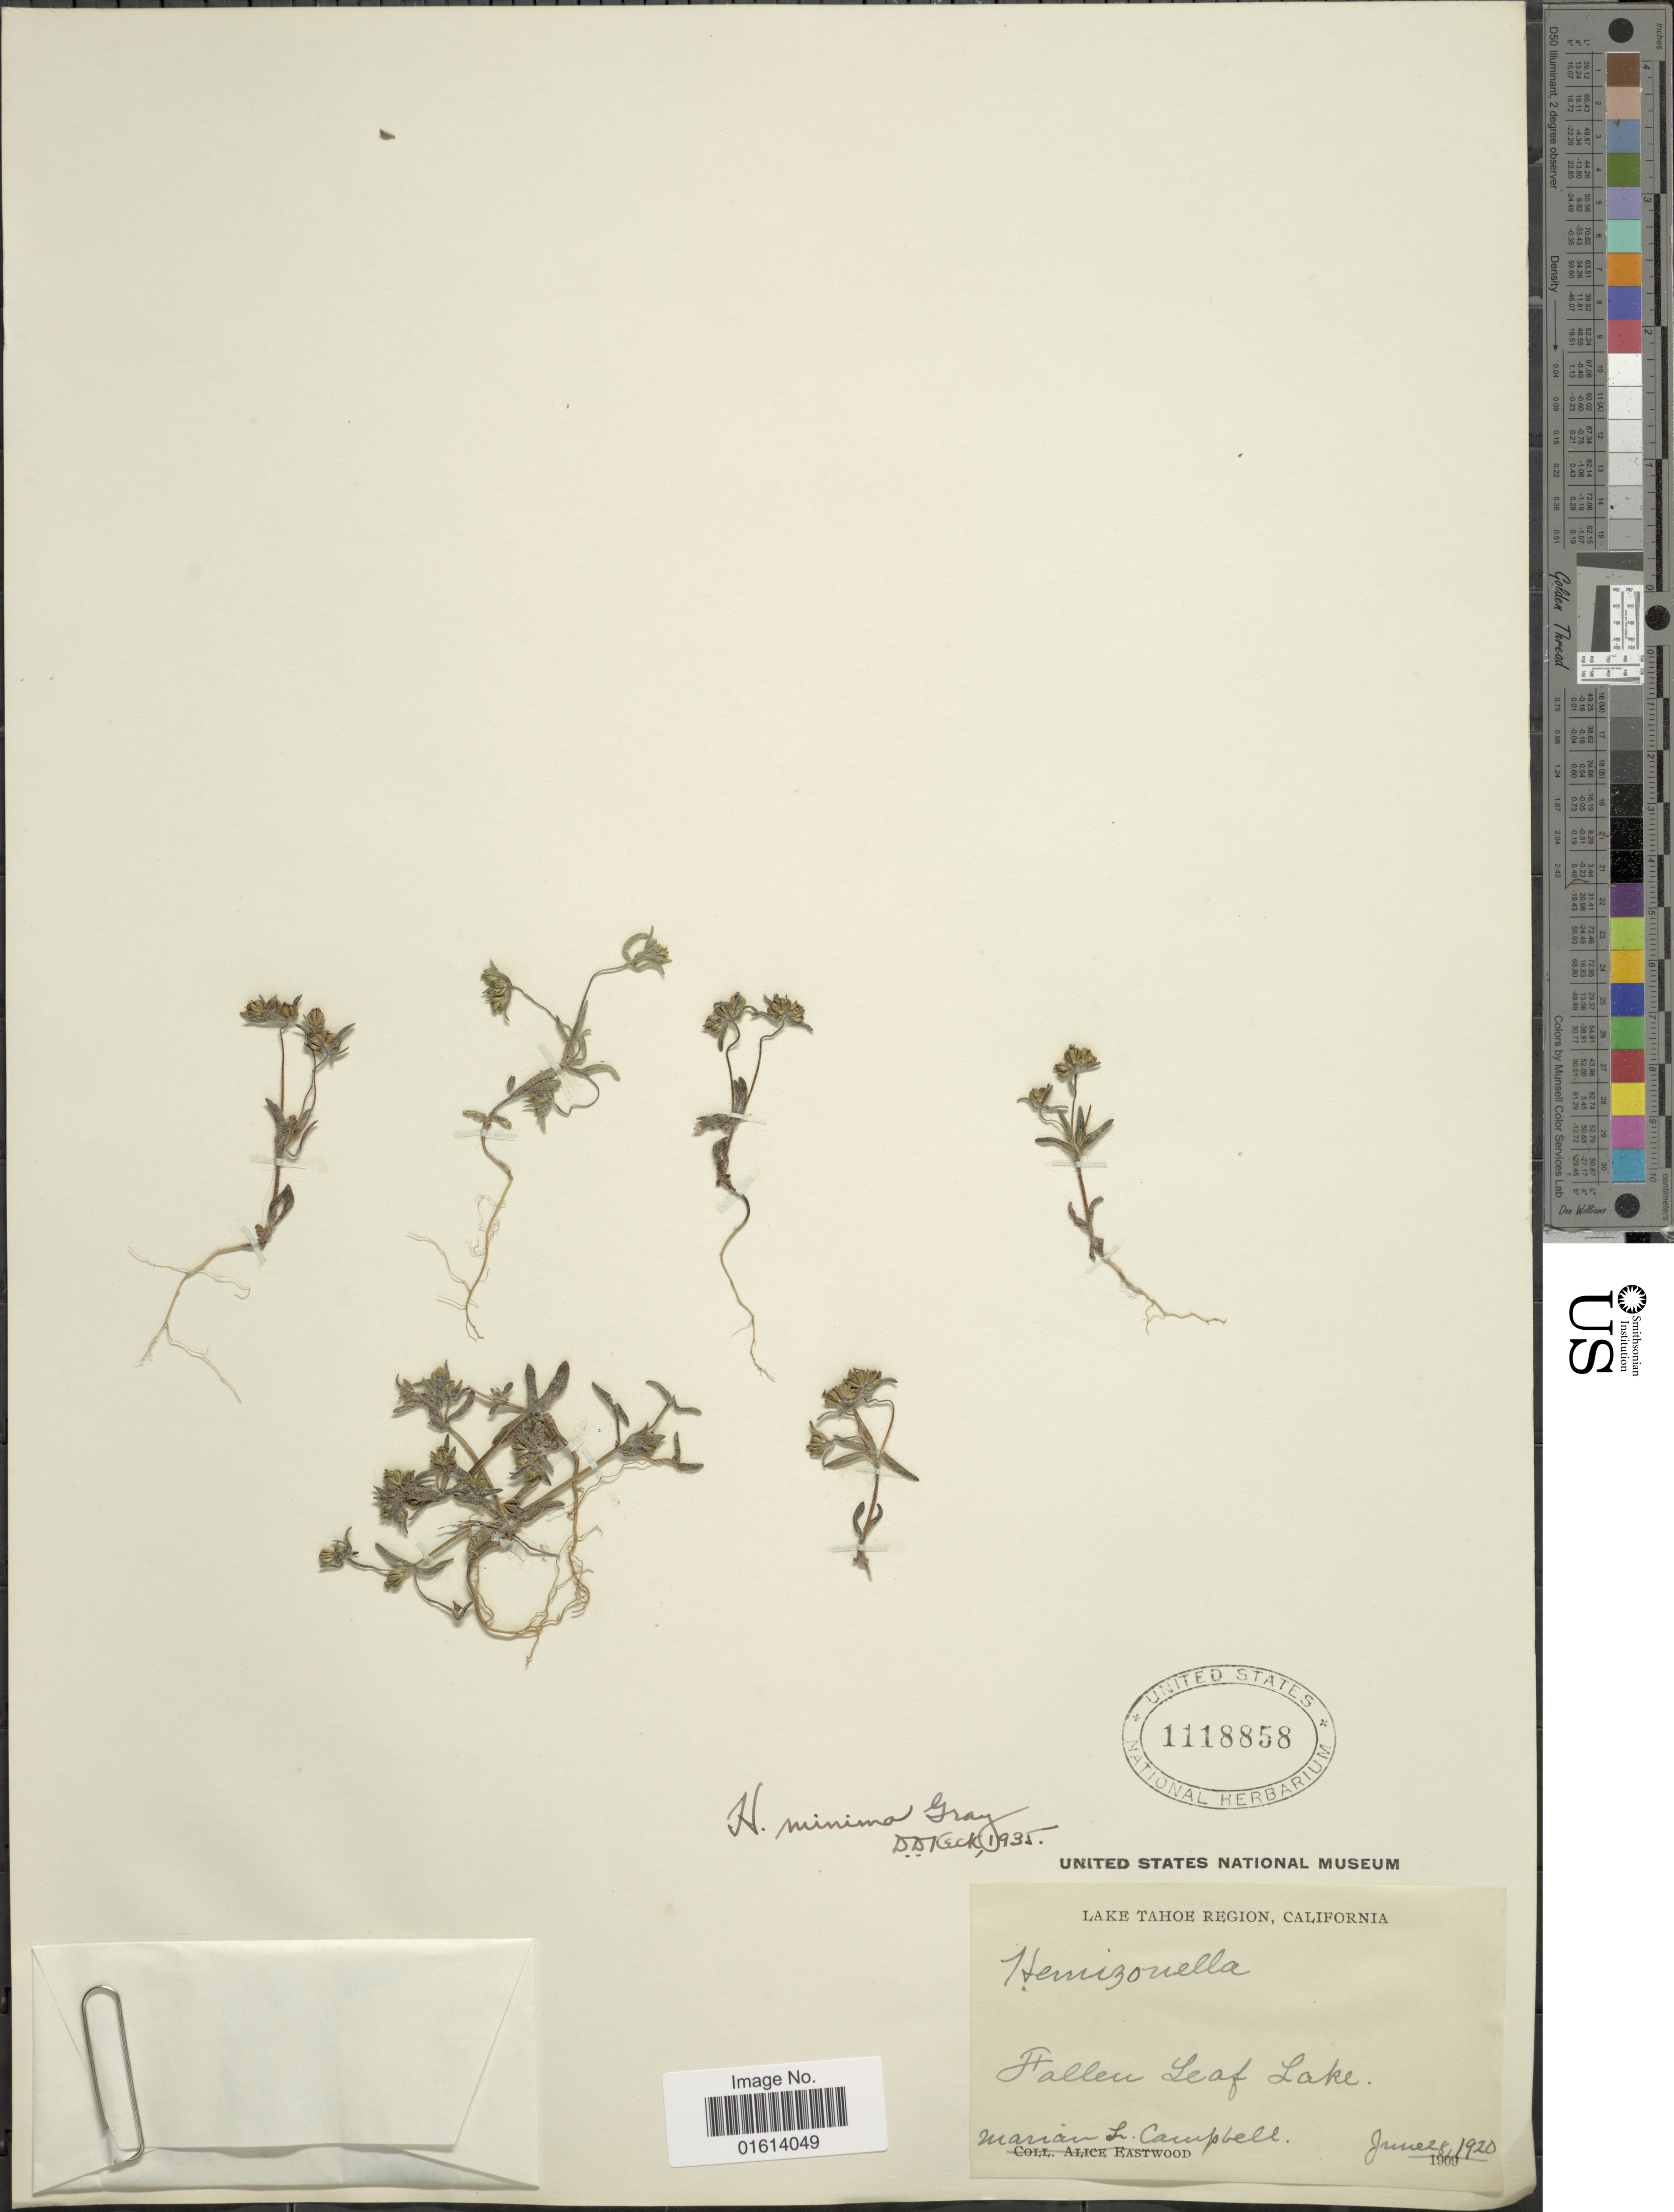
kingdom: Plantae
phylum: Tracheophyta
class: Magnoliopsida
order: Asterales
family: Asteraceae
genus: Hemizonella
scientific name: Hemizonella minima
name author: (A. Gray) A. Gray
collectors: M. L. Campbell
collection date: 1920-06-28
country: United States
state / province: California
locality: Lake Tahoe Region, Fallen Leaf Lake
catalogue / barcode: US 1118858